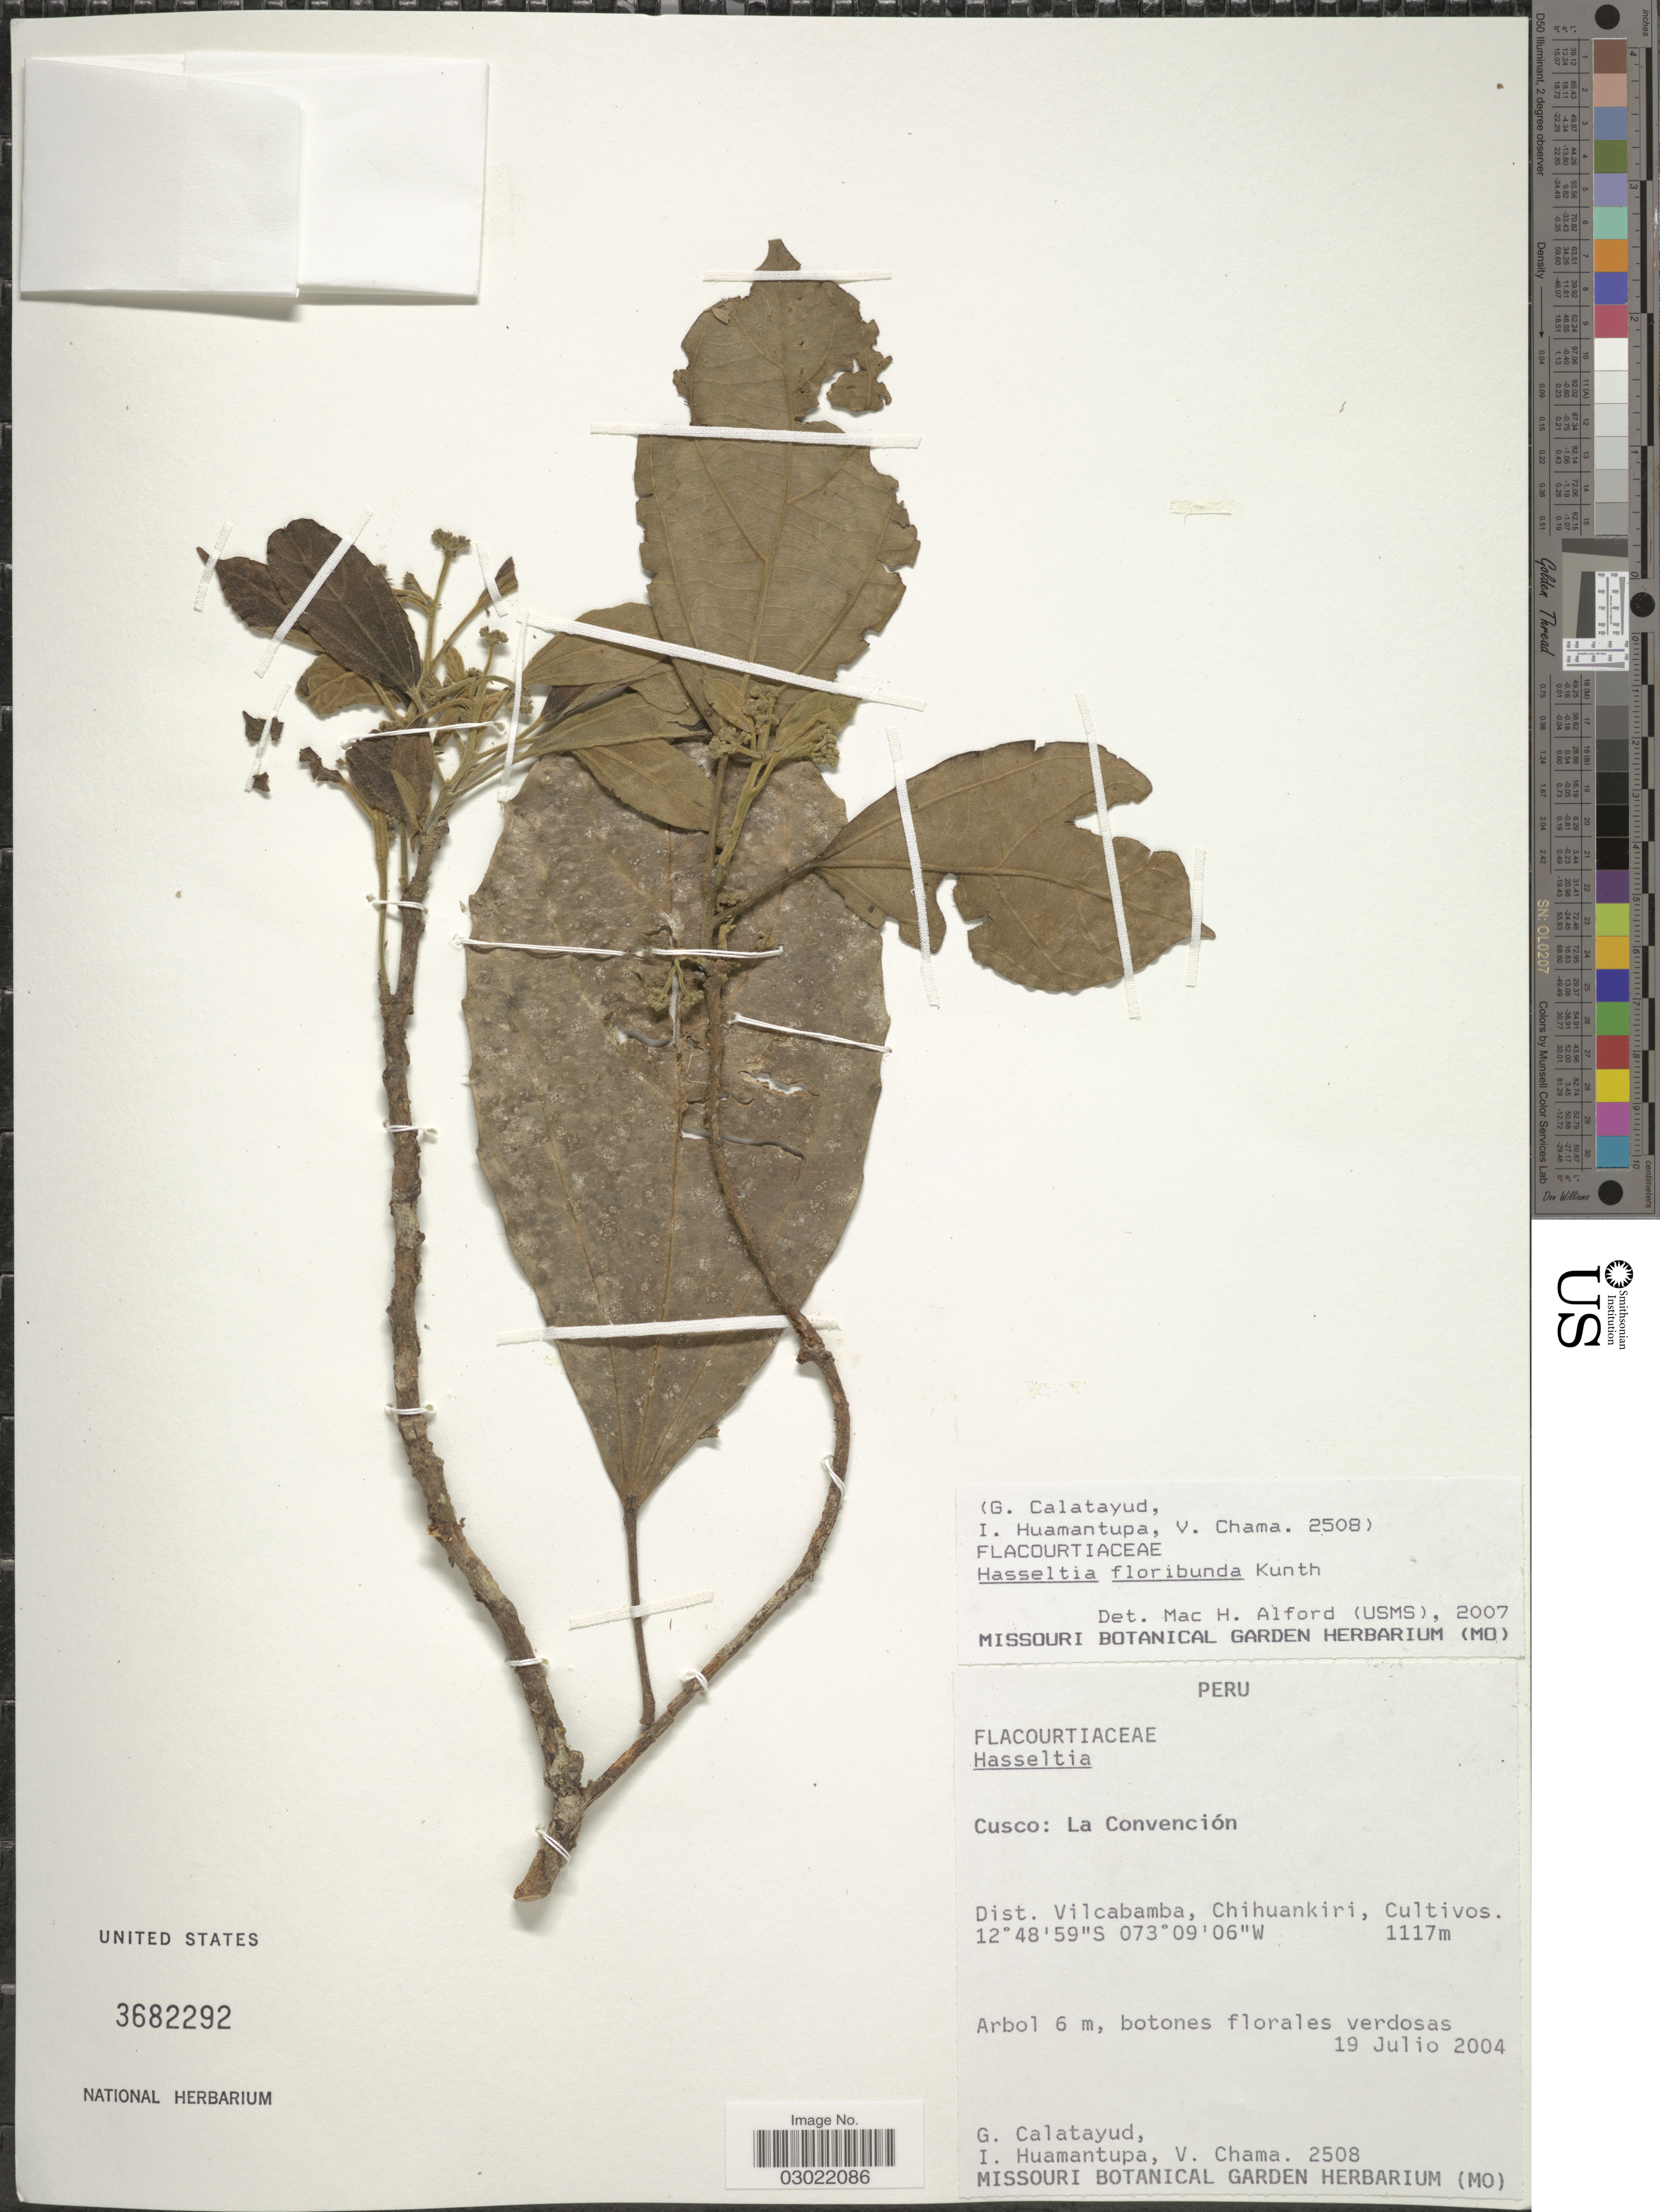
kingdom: Plantae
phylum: Tracheophyta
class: Magnoliopsida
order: Malpighiales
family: Salicaceae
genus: Hasseltia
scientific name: Hasseltia floribunda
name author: Kunth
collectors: G. Calatayud, I. Huamantupa & V. Chama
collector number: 2508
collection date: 2004-07-19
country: Peru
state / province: Cusco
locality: La Convención. Dist. Vilcabamba, Chihuankiri.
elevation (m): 1117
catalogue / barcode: US 3682292